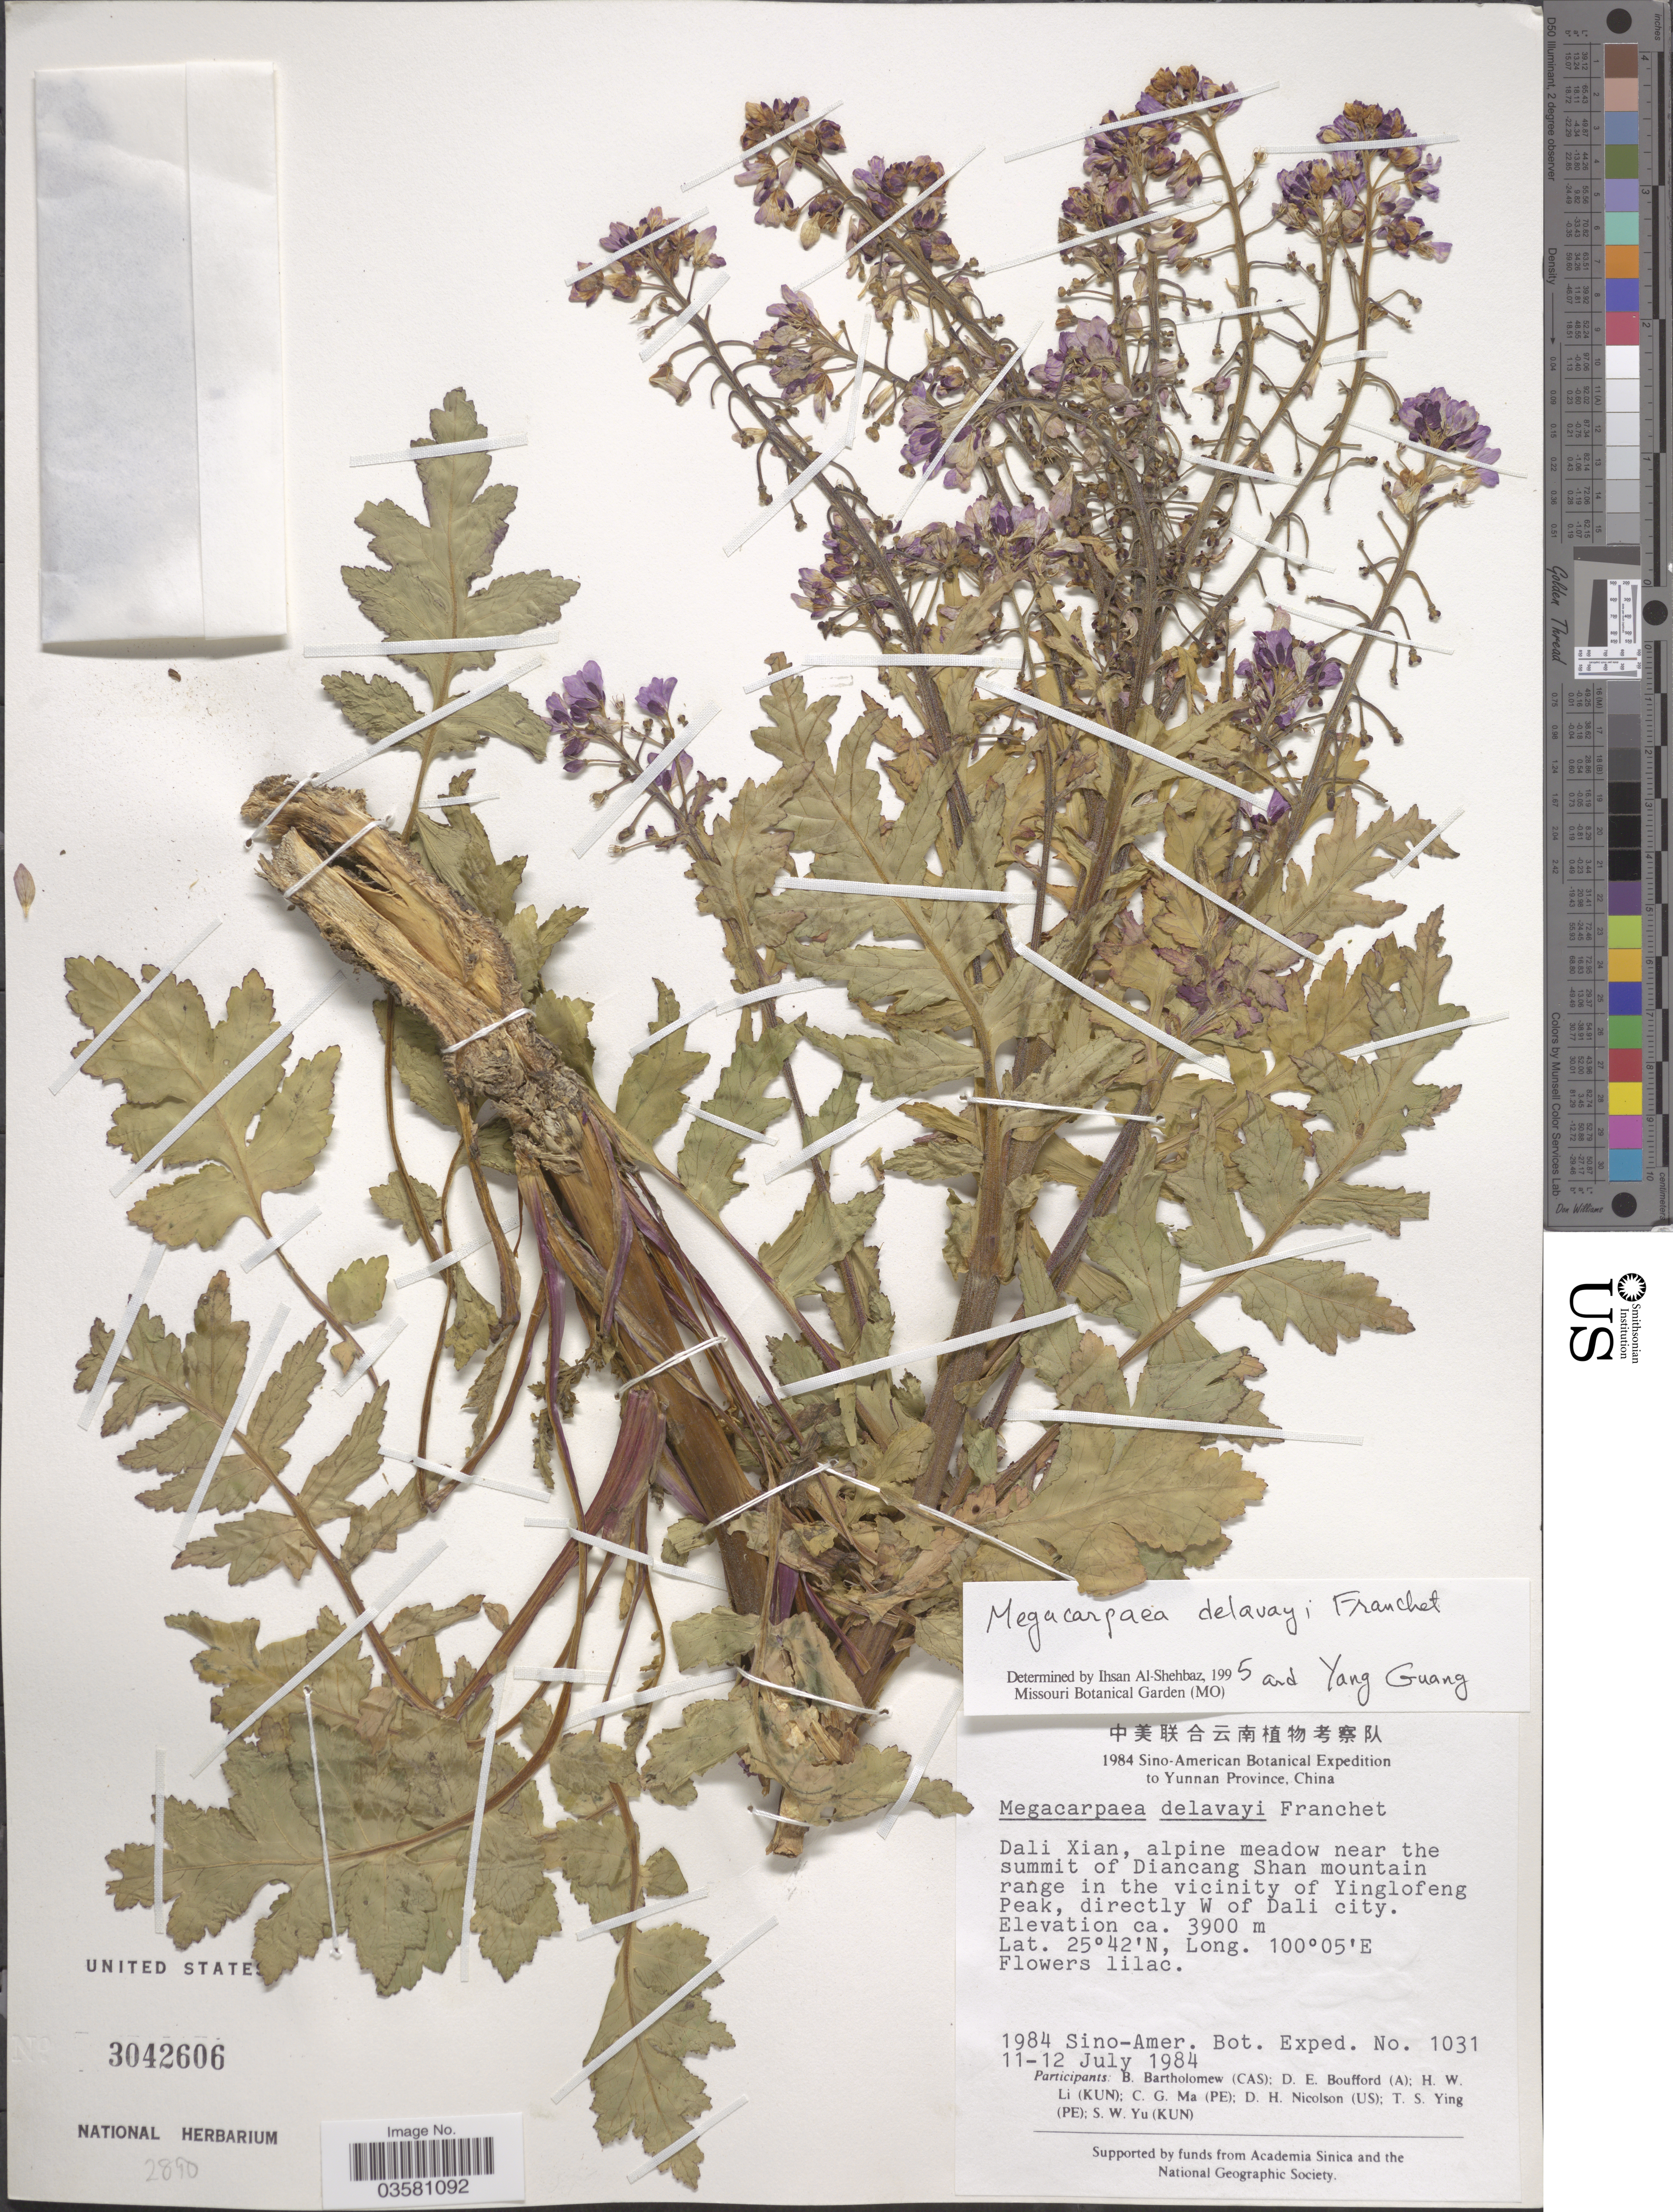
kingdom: Plantae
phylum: Tracheophyta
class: Magnoliopsida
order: Brassicales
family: Brassicaceae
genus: Megacarpaea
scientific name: Megacarpaea delavayi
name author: Franch.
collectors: Sino-Amer. Bot. Exped. 1984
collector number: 1031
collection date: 1984-07-11/1984-07-12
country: China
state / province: Yunnan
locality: Dali Xian, alpine meadow near the summit of Diancang Shan mountain range in the vicinity of Yinglofeng Peak, directly W of Dali city.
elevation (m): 3900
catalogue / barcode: US 3042606